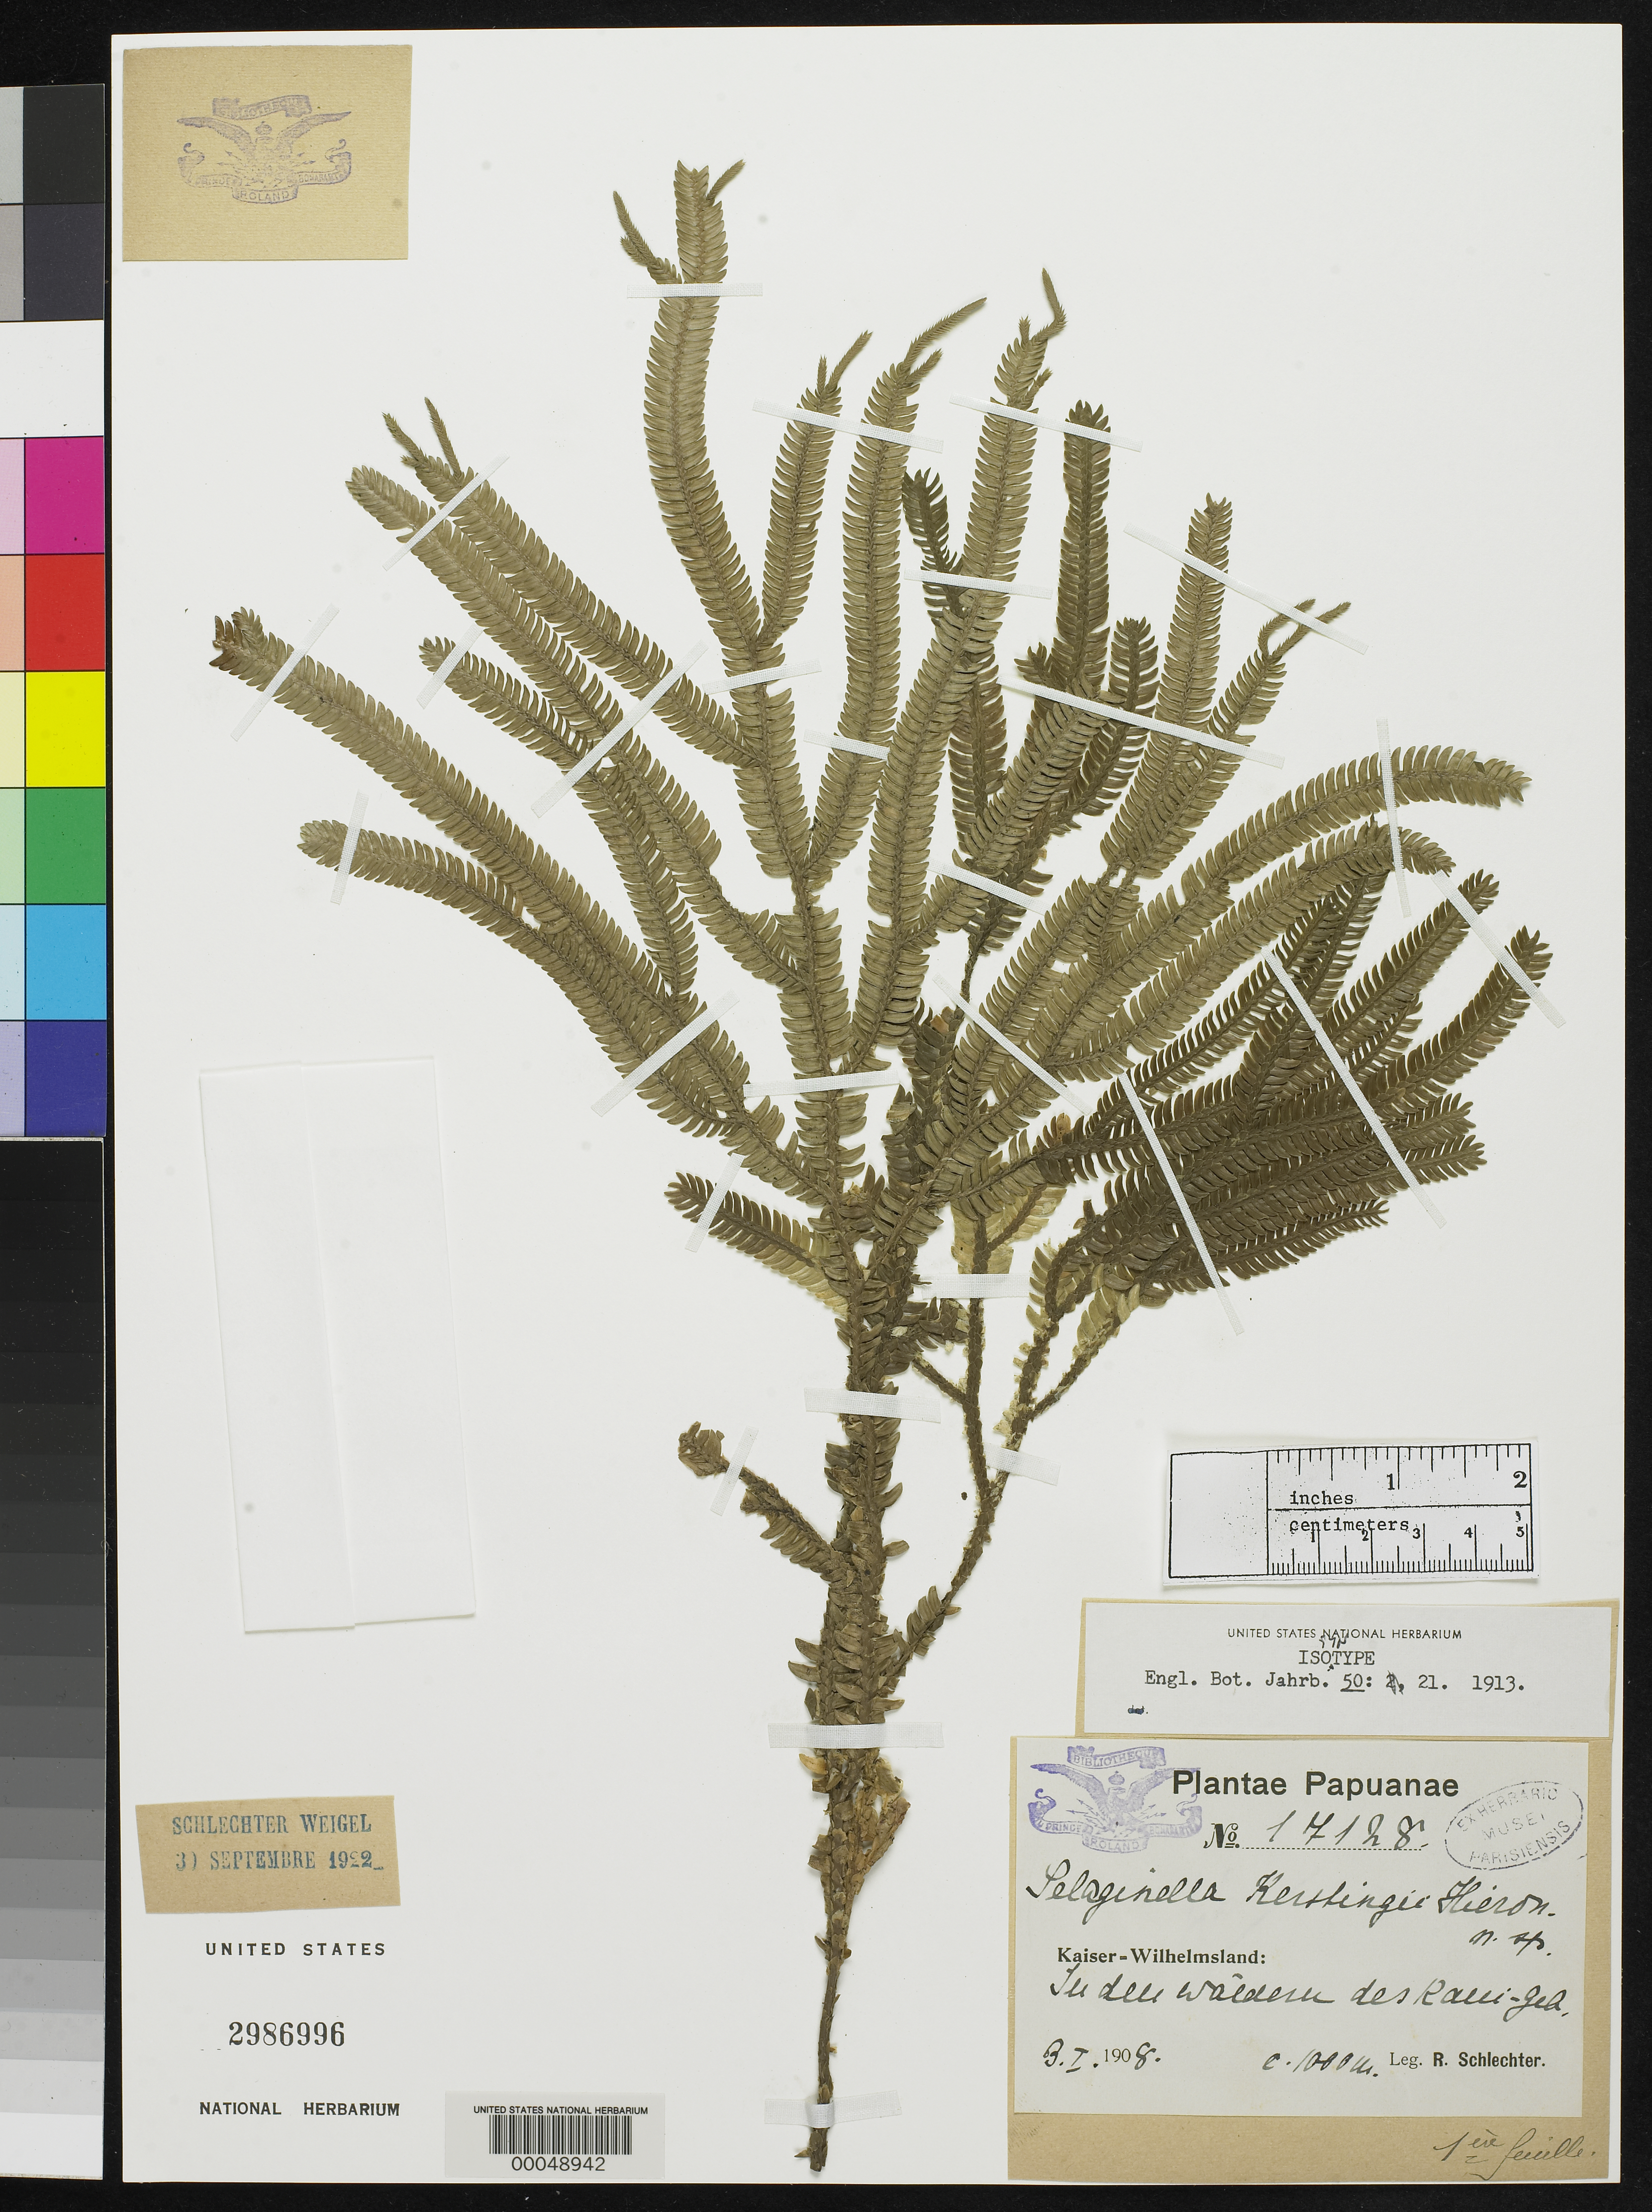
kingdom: Plantae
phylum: Tracheophyta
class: Lycopodiopsida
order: Selaginellales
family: Selaginellaceae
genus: Selaginella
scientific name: Selaginella kerstingii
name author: Hieron. in Lauterb.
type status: Isosyntype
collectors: F. R. R. Schlechter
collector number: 17128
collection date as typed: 03 Jan 1908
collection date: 1908-01-03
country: Papua New Guinea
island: New Guinea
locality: Kaiser-Wilhelmsland, in den Waldern des Kani-gebirges.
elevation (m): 1000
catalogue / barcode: US 2986996